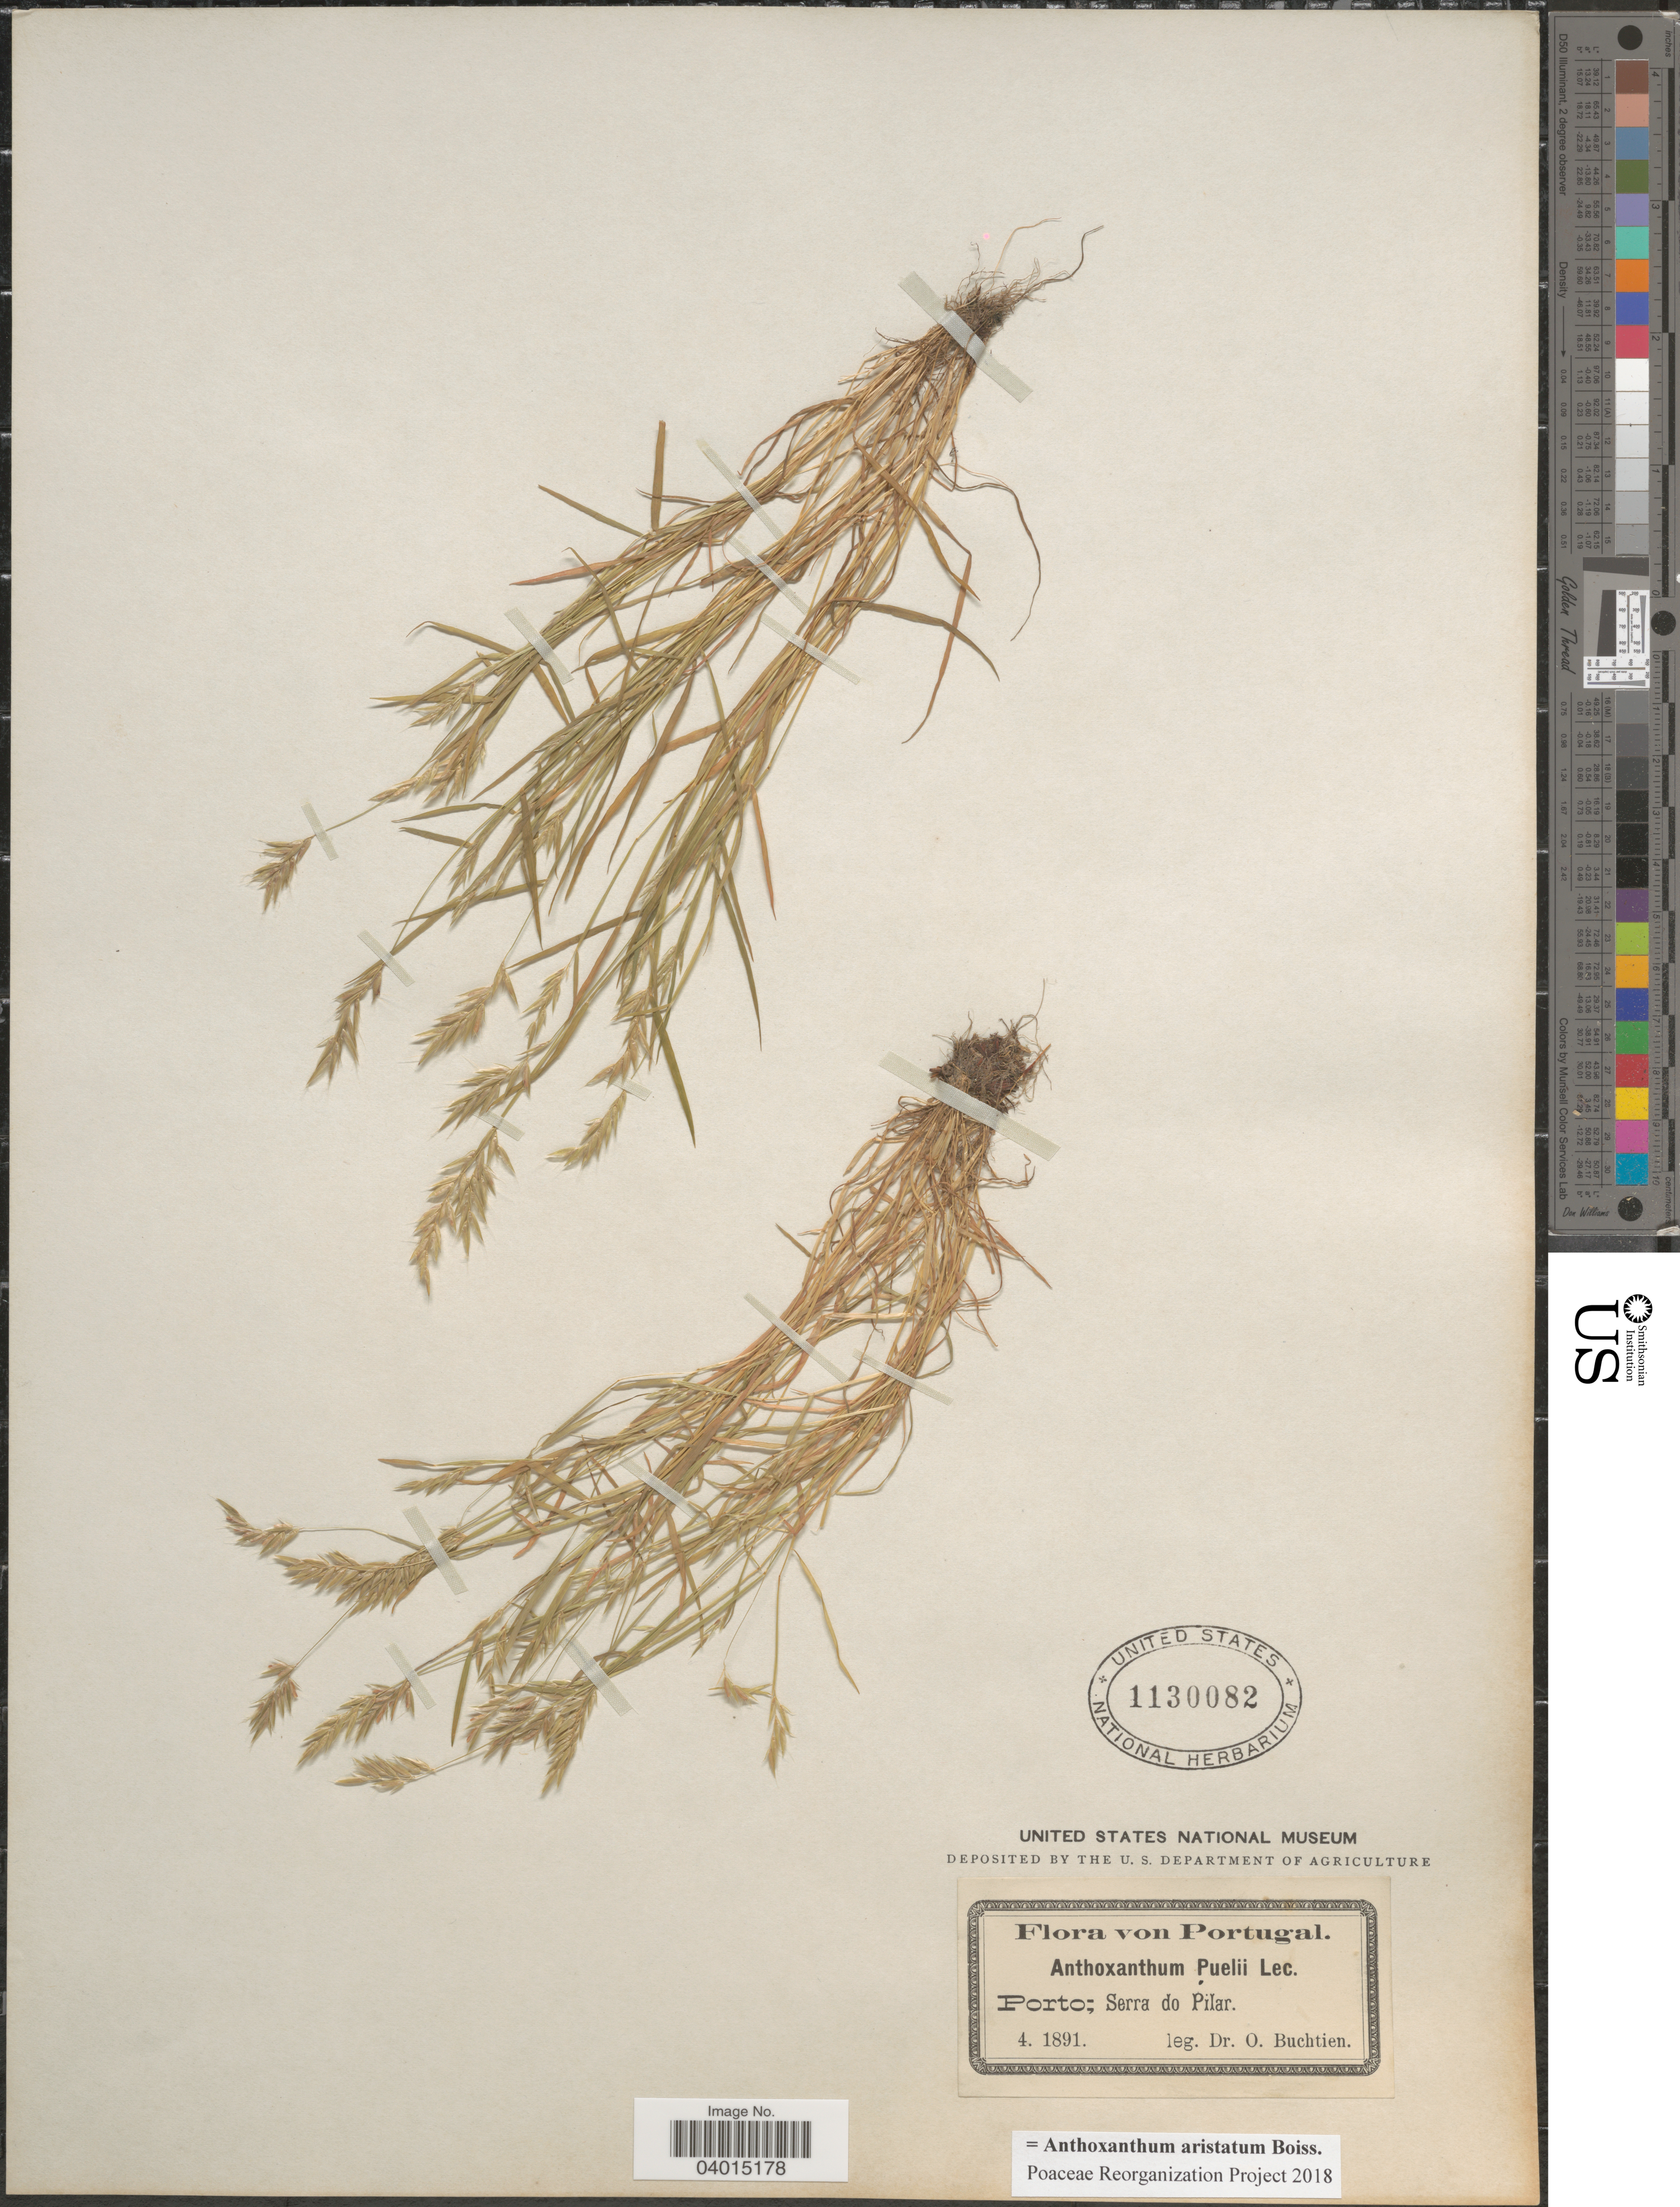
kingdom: Plantae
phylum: Tracheophyta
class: Liliopsida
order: Poales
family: Poaceae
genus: Anthoxanthum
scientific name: Anthoxanthum aristatum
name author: Boiss.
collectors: O. Buchtien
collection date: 1891-04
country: Portugal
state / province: Porto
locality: Serra do Pilar.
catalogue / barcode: US 1130082